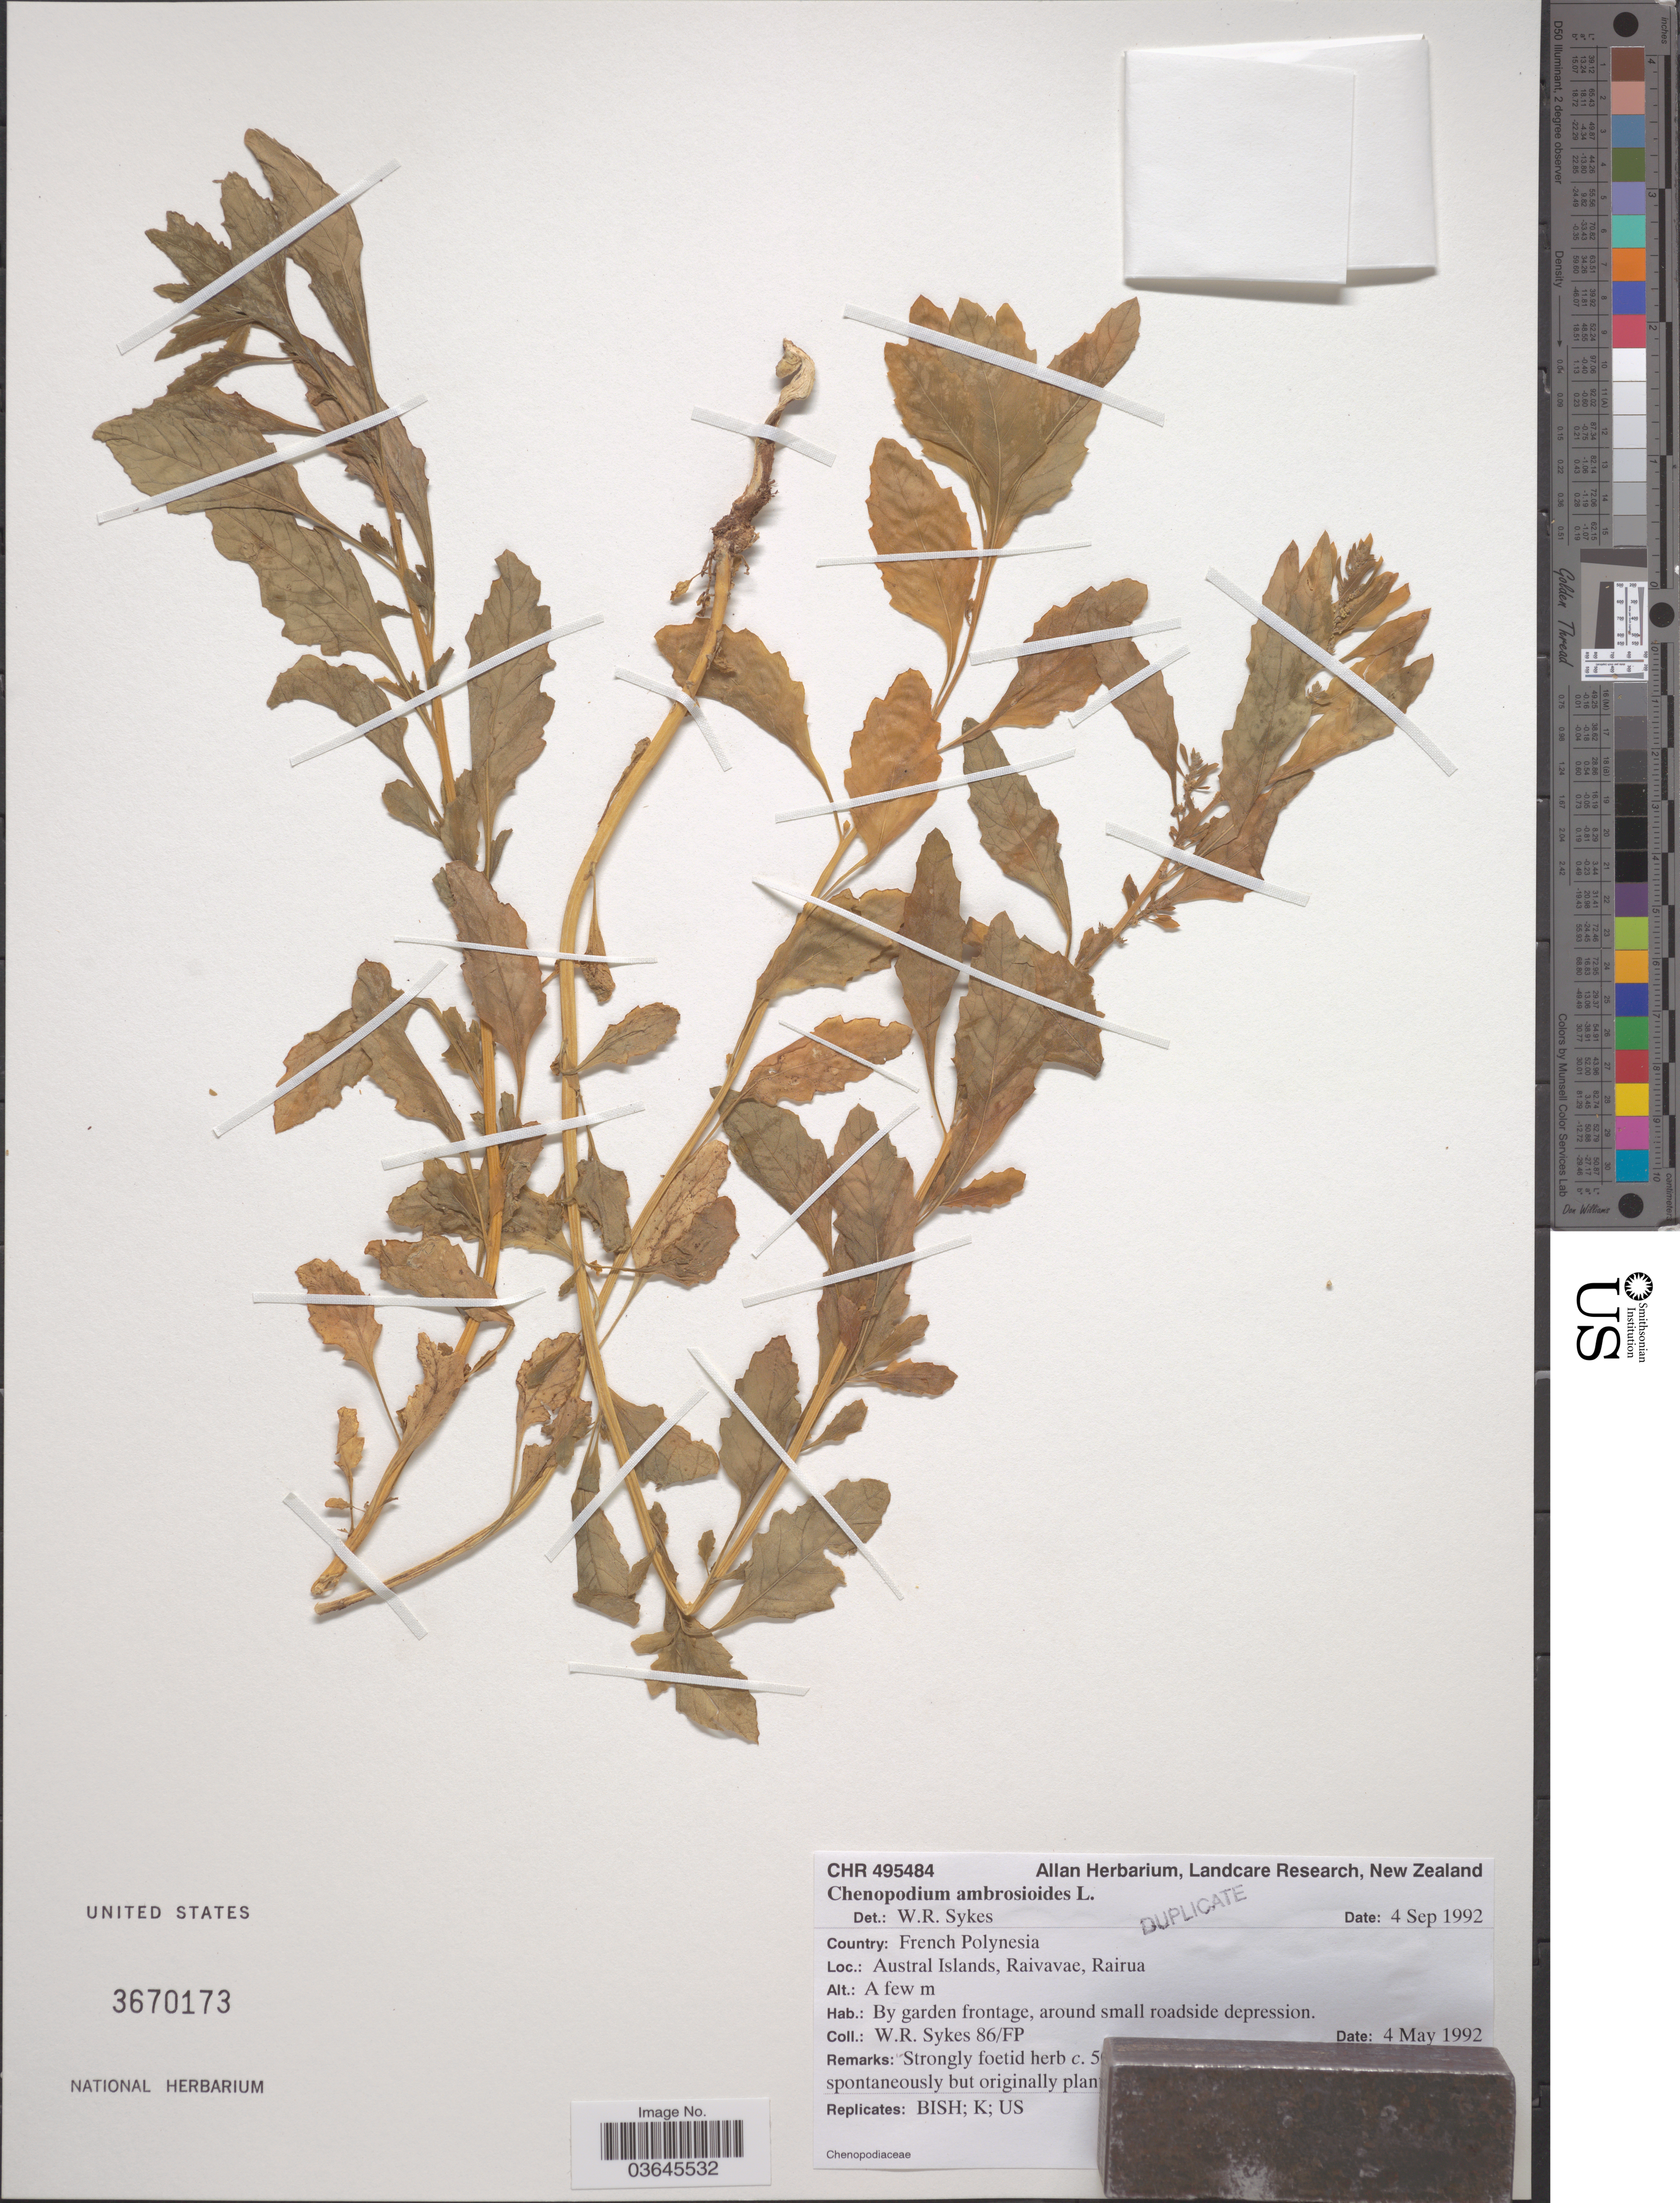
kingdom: Plantae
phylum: Tracheophyta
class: Magnoliopsida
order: Caryophyllales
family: Amaranthaceae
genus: Dysphania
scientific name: Dysphania ambrosioides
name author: (L.) Mosyakin & Clemants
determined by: Wagner, W. L., (BOT), Smithsonian Institution - National Museum of Natural History (UNITED STATES)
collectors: W. R. Sykes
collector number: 86/FP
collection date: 1992-05-04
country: French Polynesia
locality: Austral Islands, Raivavae, Rairua. By garden frontage.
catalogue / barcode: US 3670173